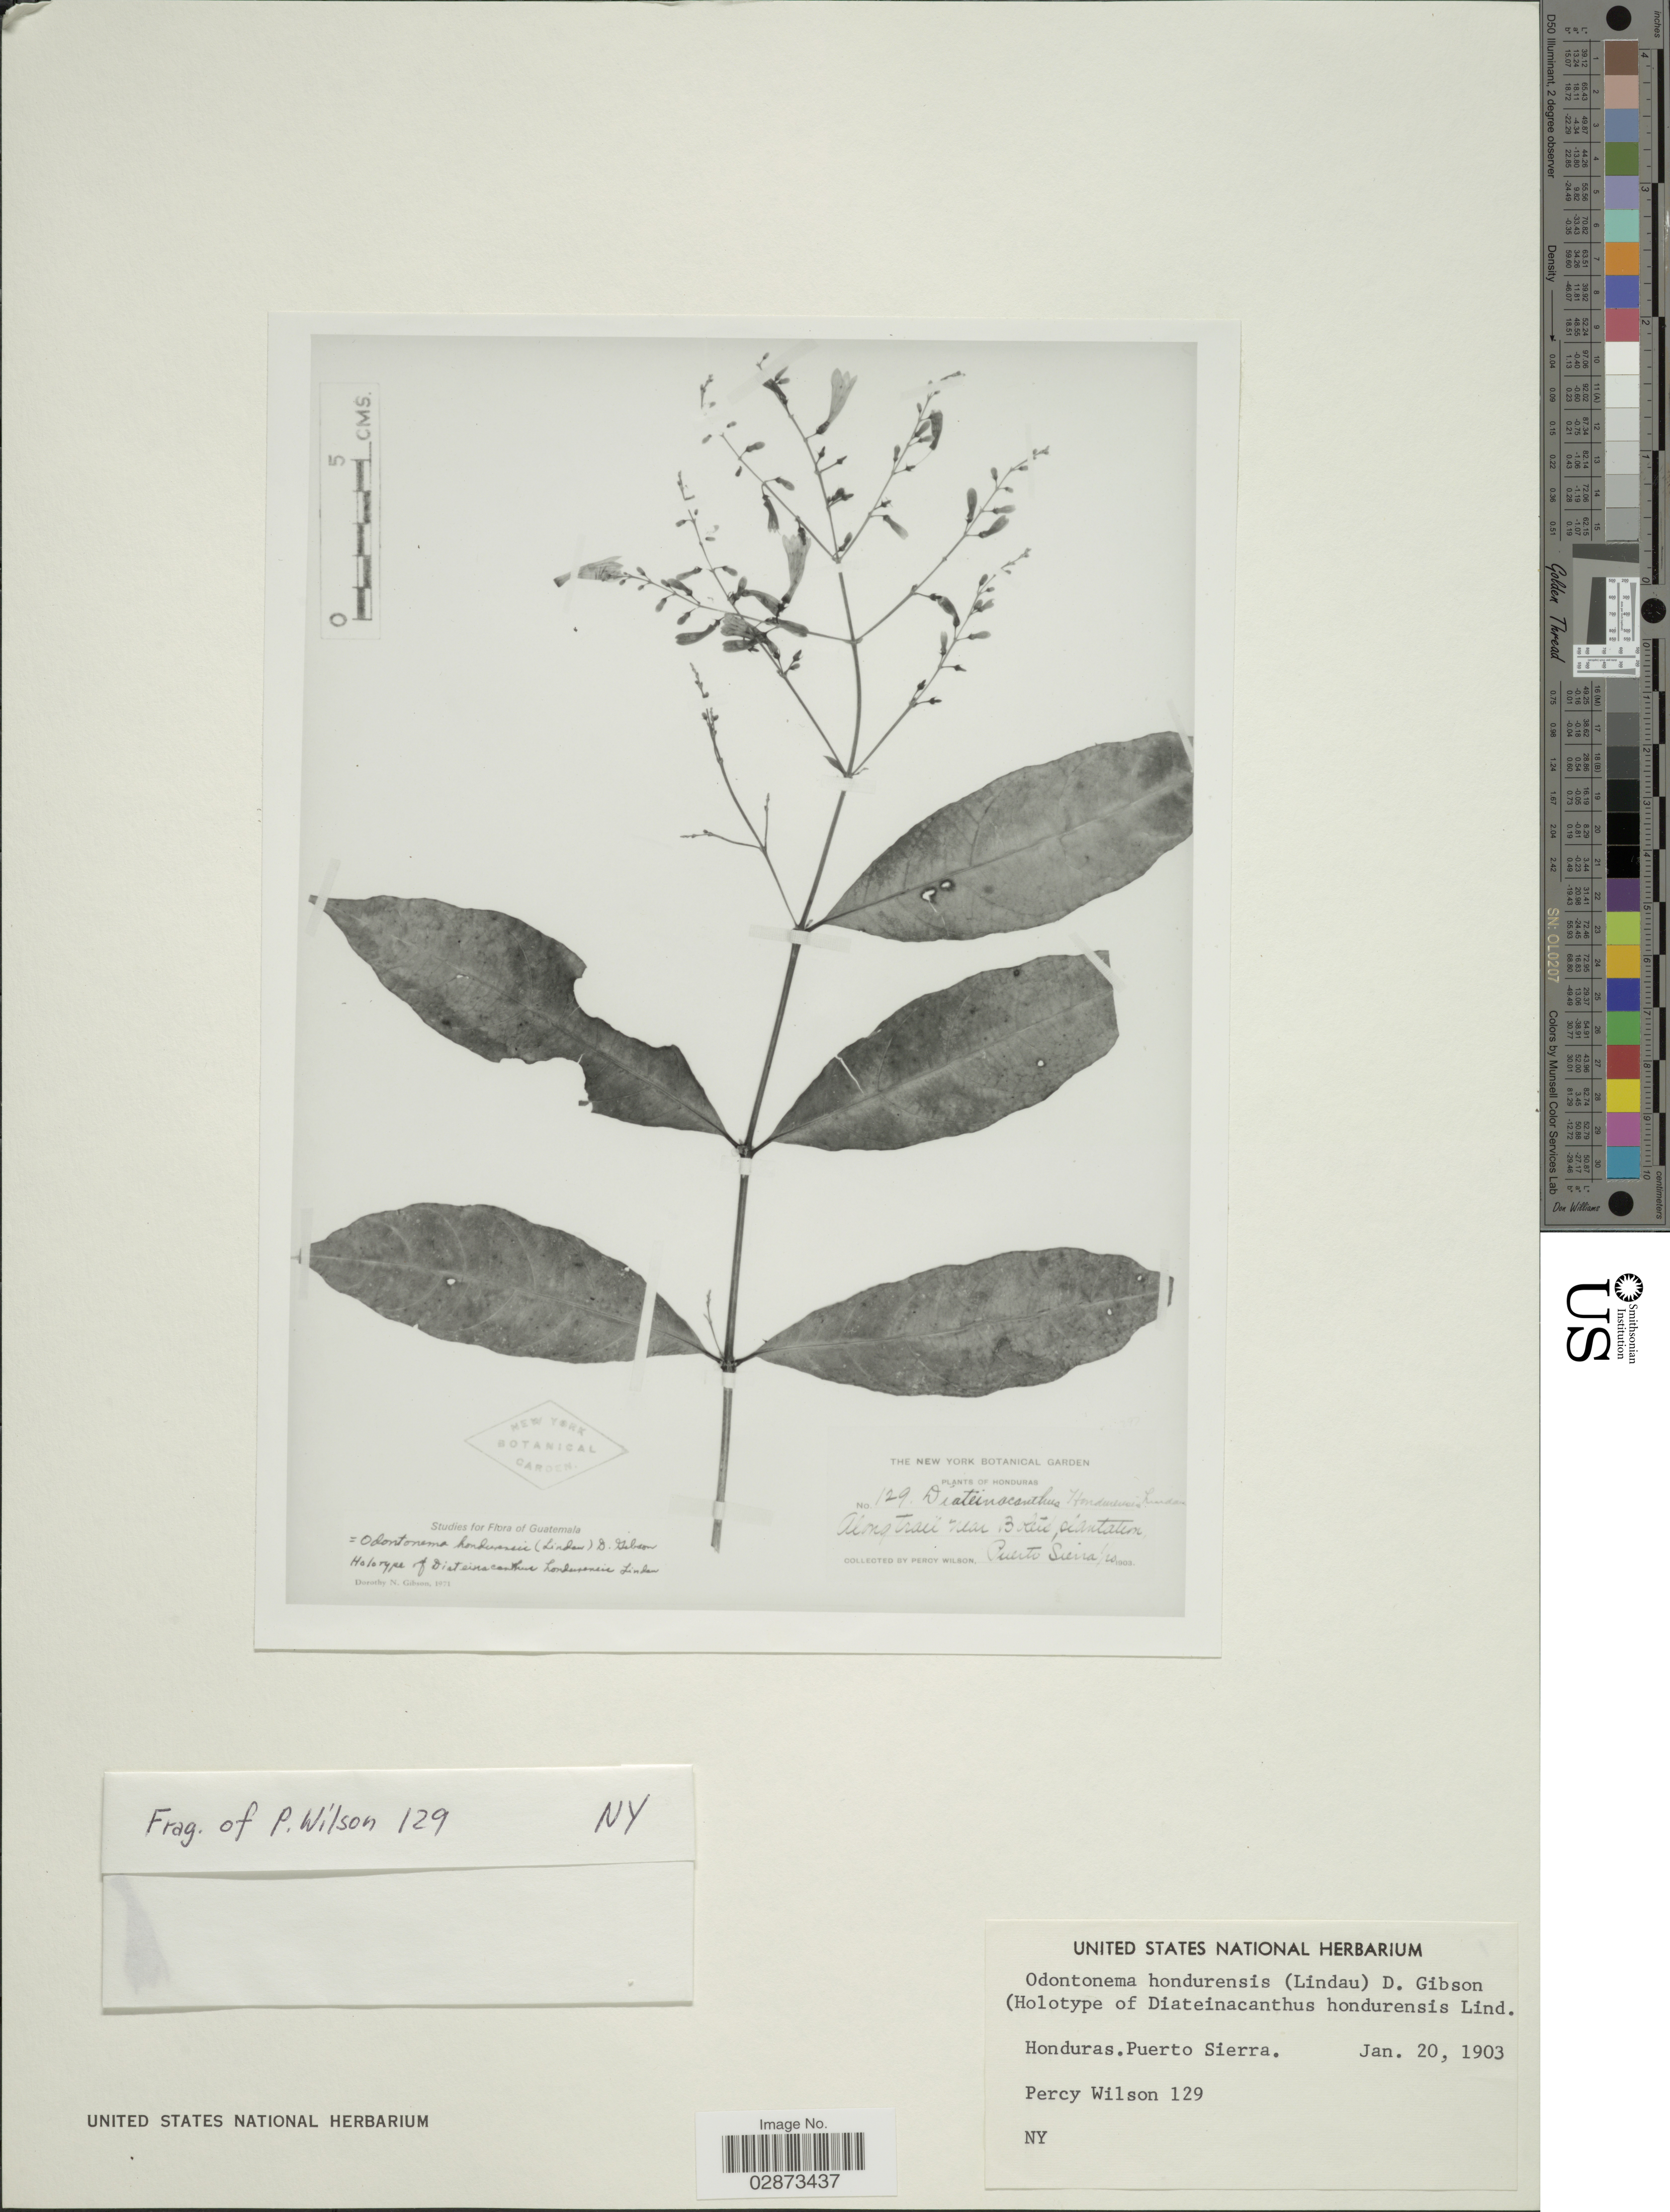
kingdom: Plantae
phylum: Tracheophyta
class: Magnoliopsida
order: Lamiales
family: Acanthaceae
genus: Odontonema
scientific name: Odontonema hondurensis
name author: (Lindau) D.N. Gibson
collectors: P. Wilson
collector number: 129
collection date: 1903-01-20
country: Honduras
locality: Along trail near Bolete plantation, Puerto Sierra.